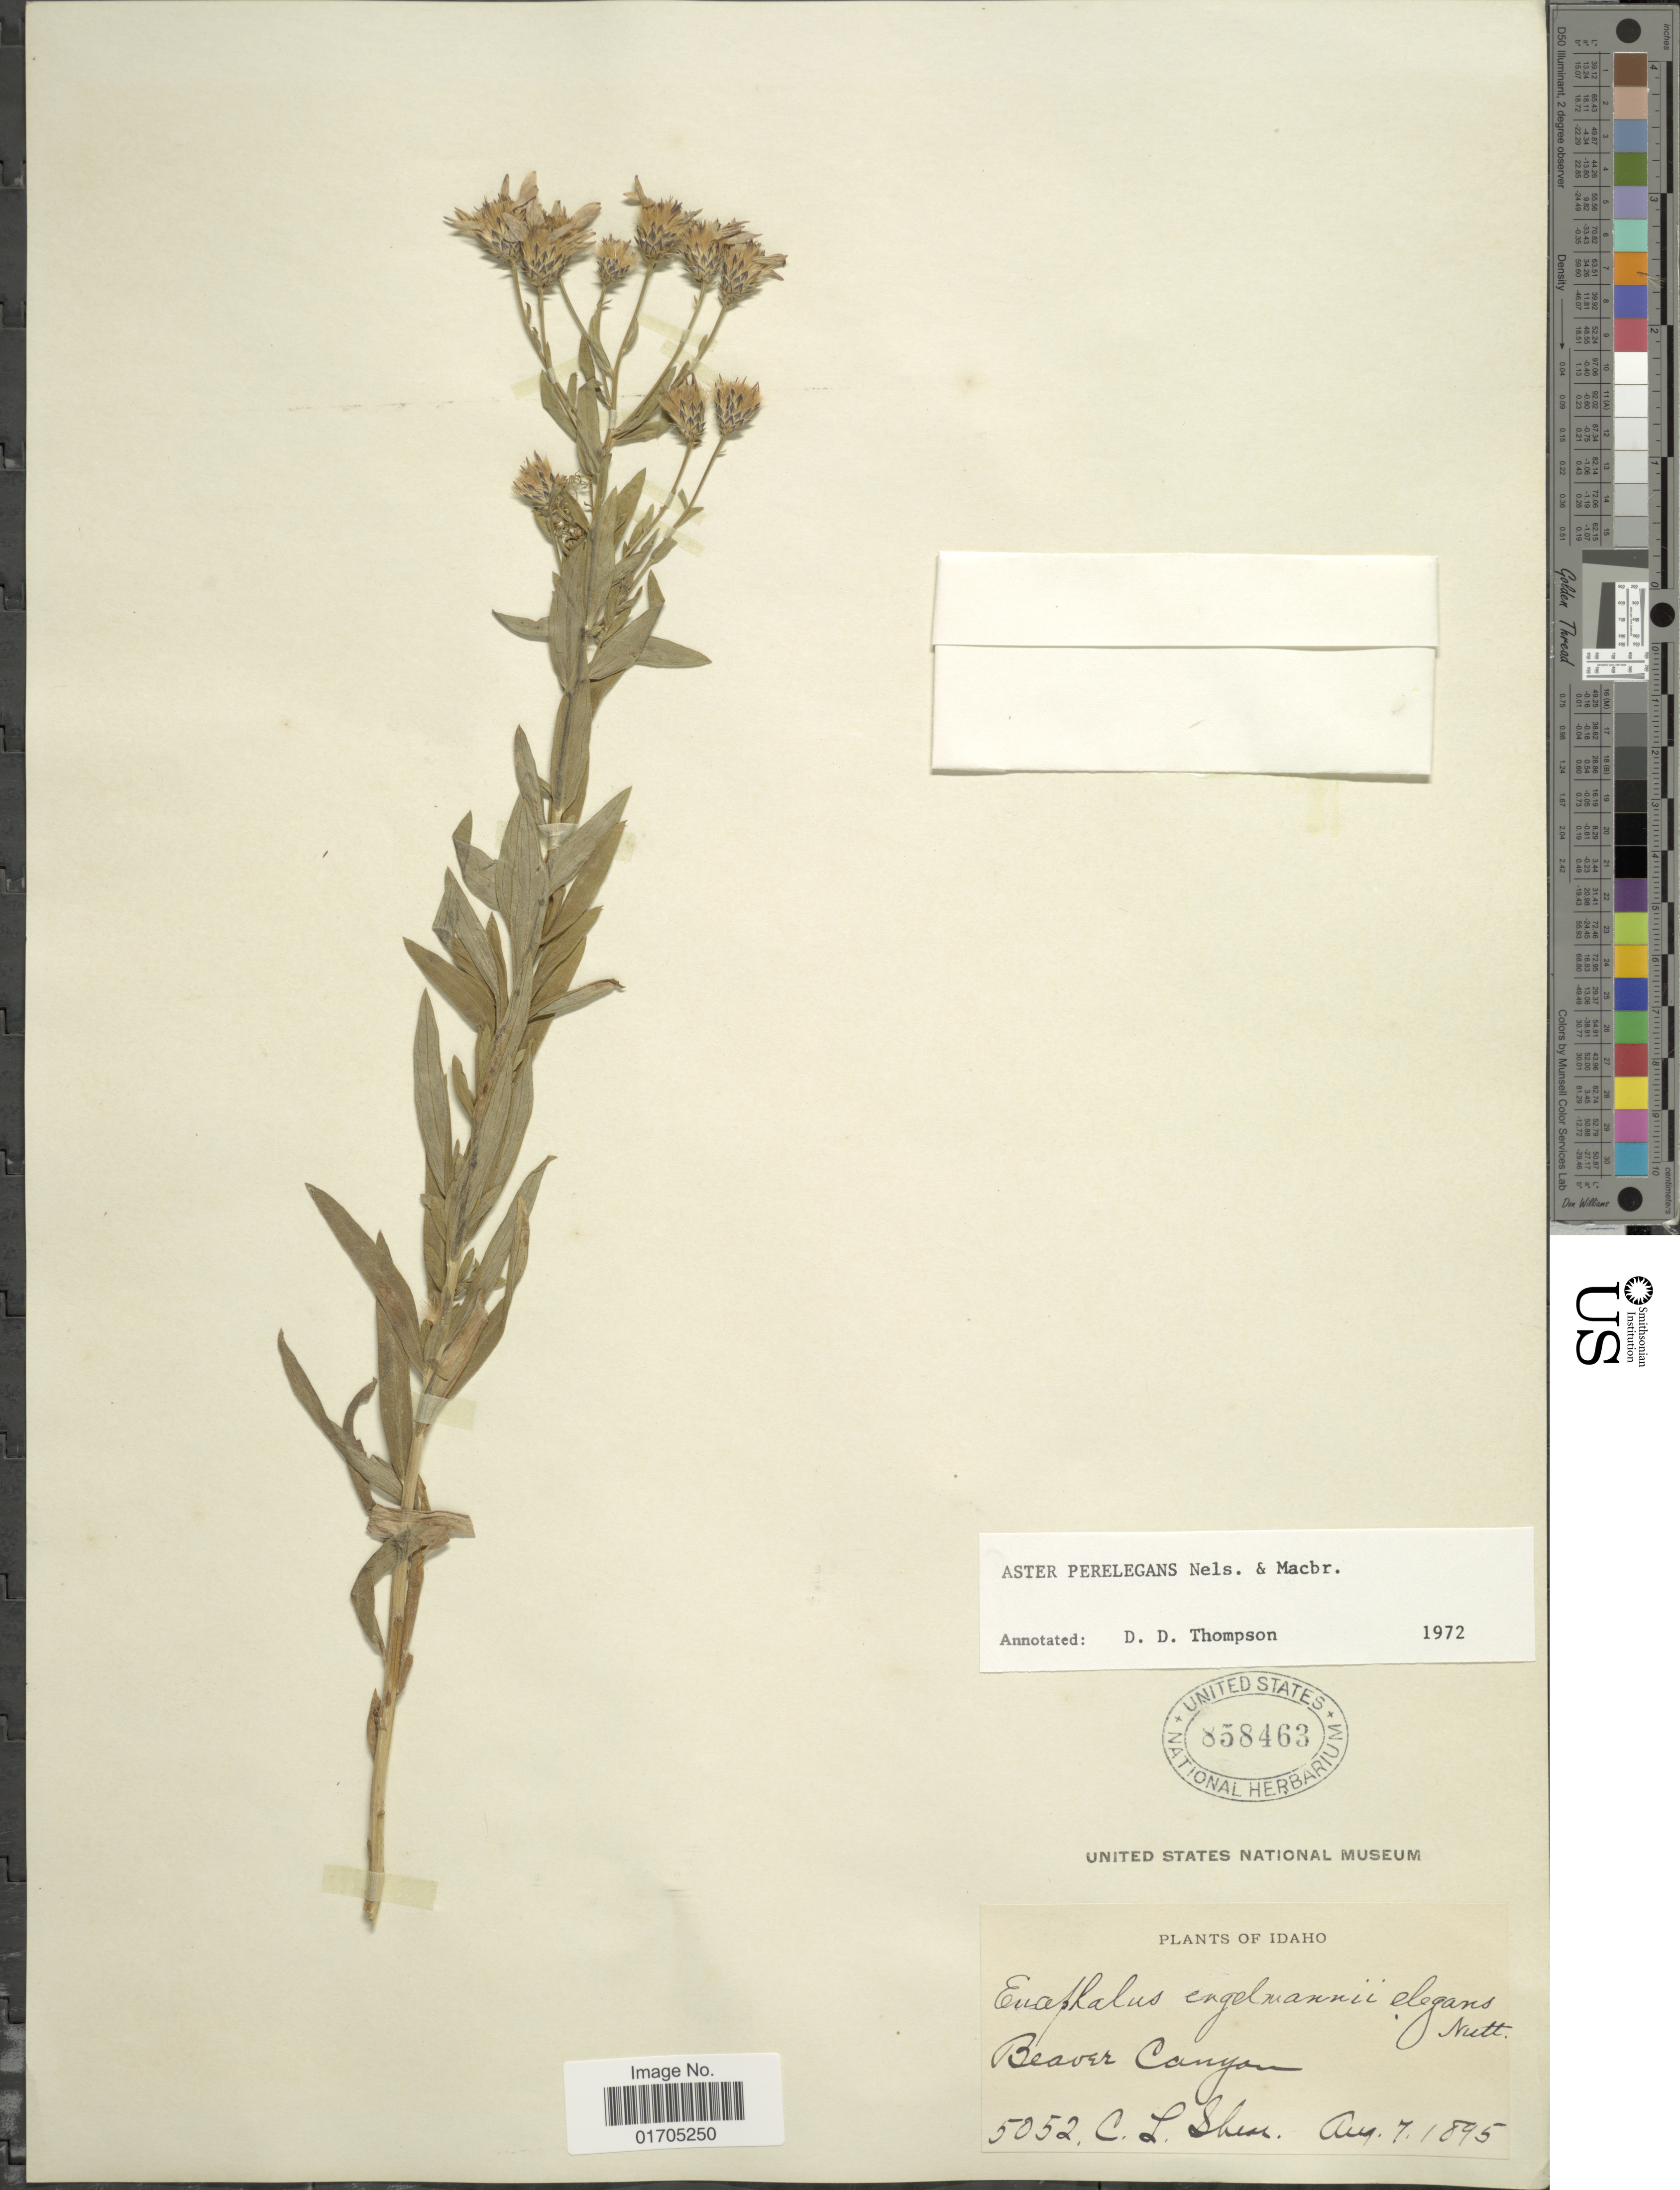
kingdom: Plantae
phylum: Tracheophyta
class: Magnoliopsida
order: Asterales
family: Asteraceae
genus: Eucephalus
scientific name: Eucephalus elegans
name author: Nutt.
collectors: C. L. Shear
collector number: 5052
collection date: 1895-08-07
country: United States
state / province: Idaho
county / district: Nez Perce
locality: Beaver Canyon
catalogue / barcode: US 858463